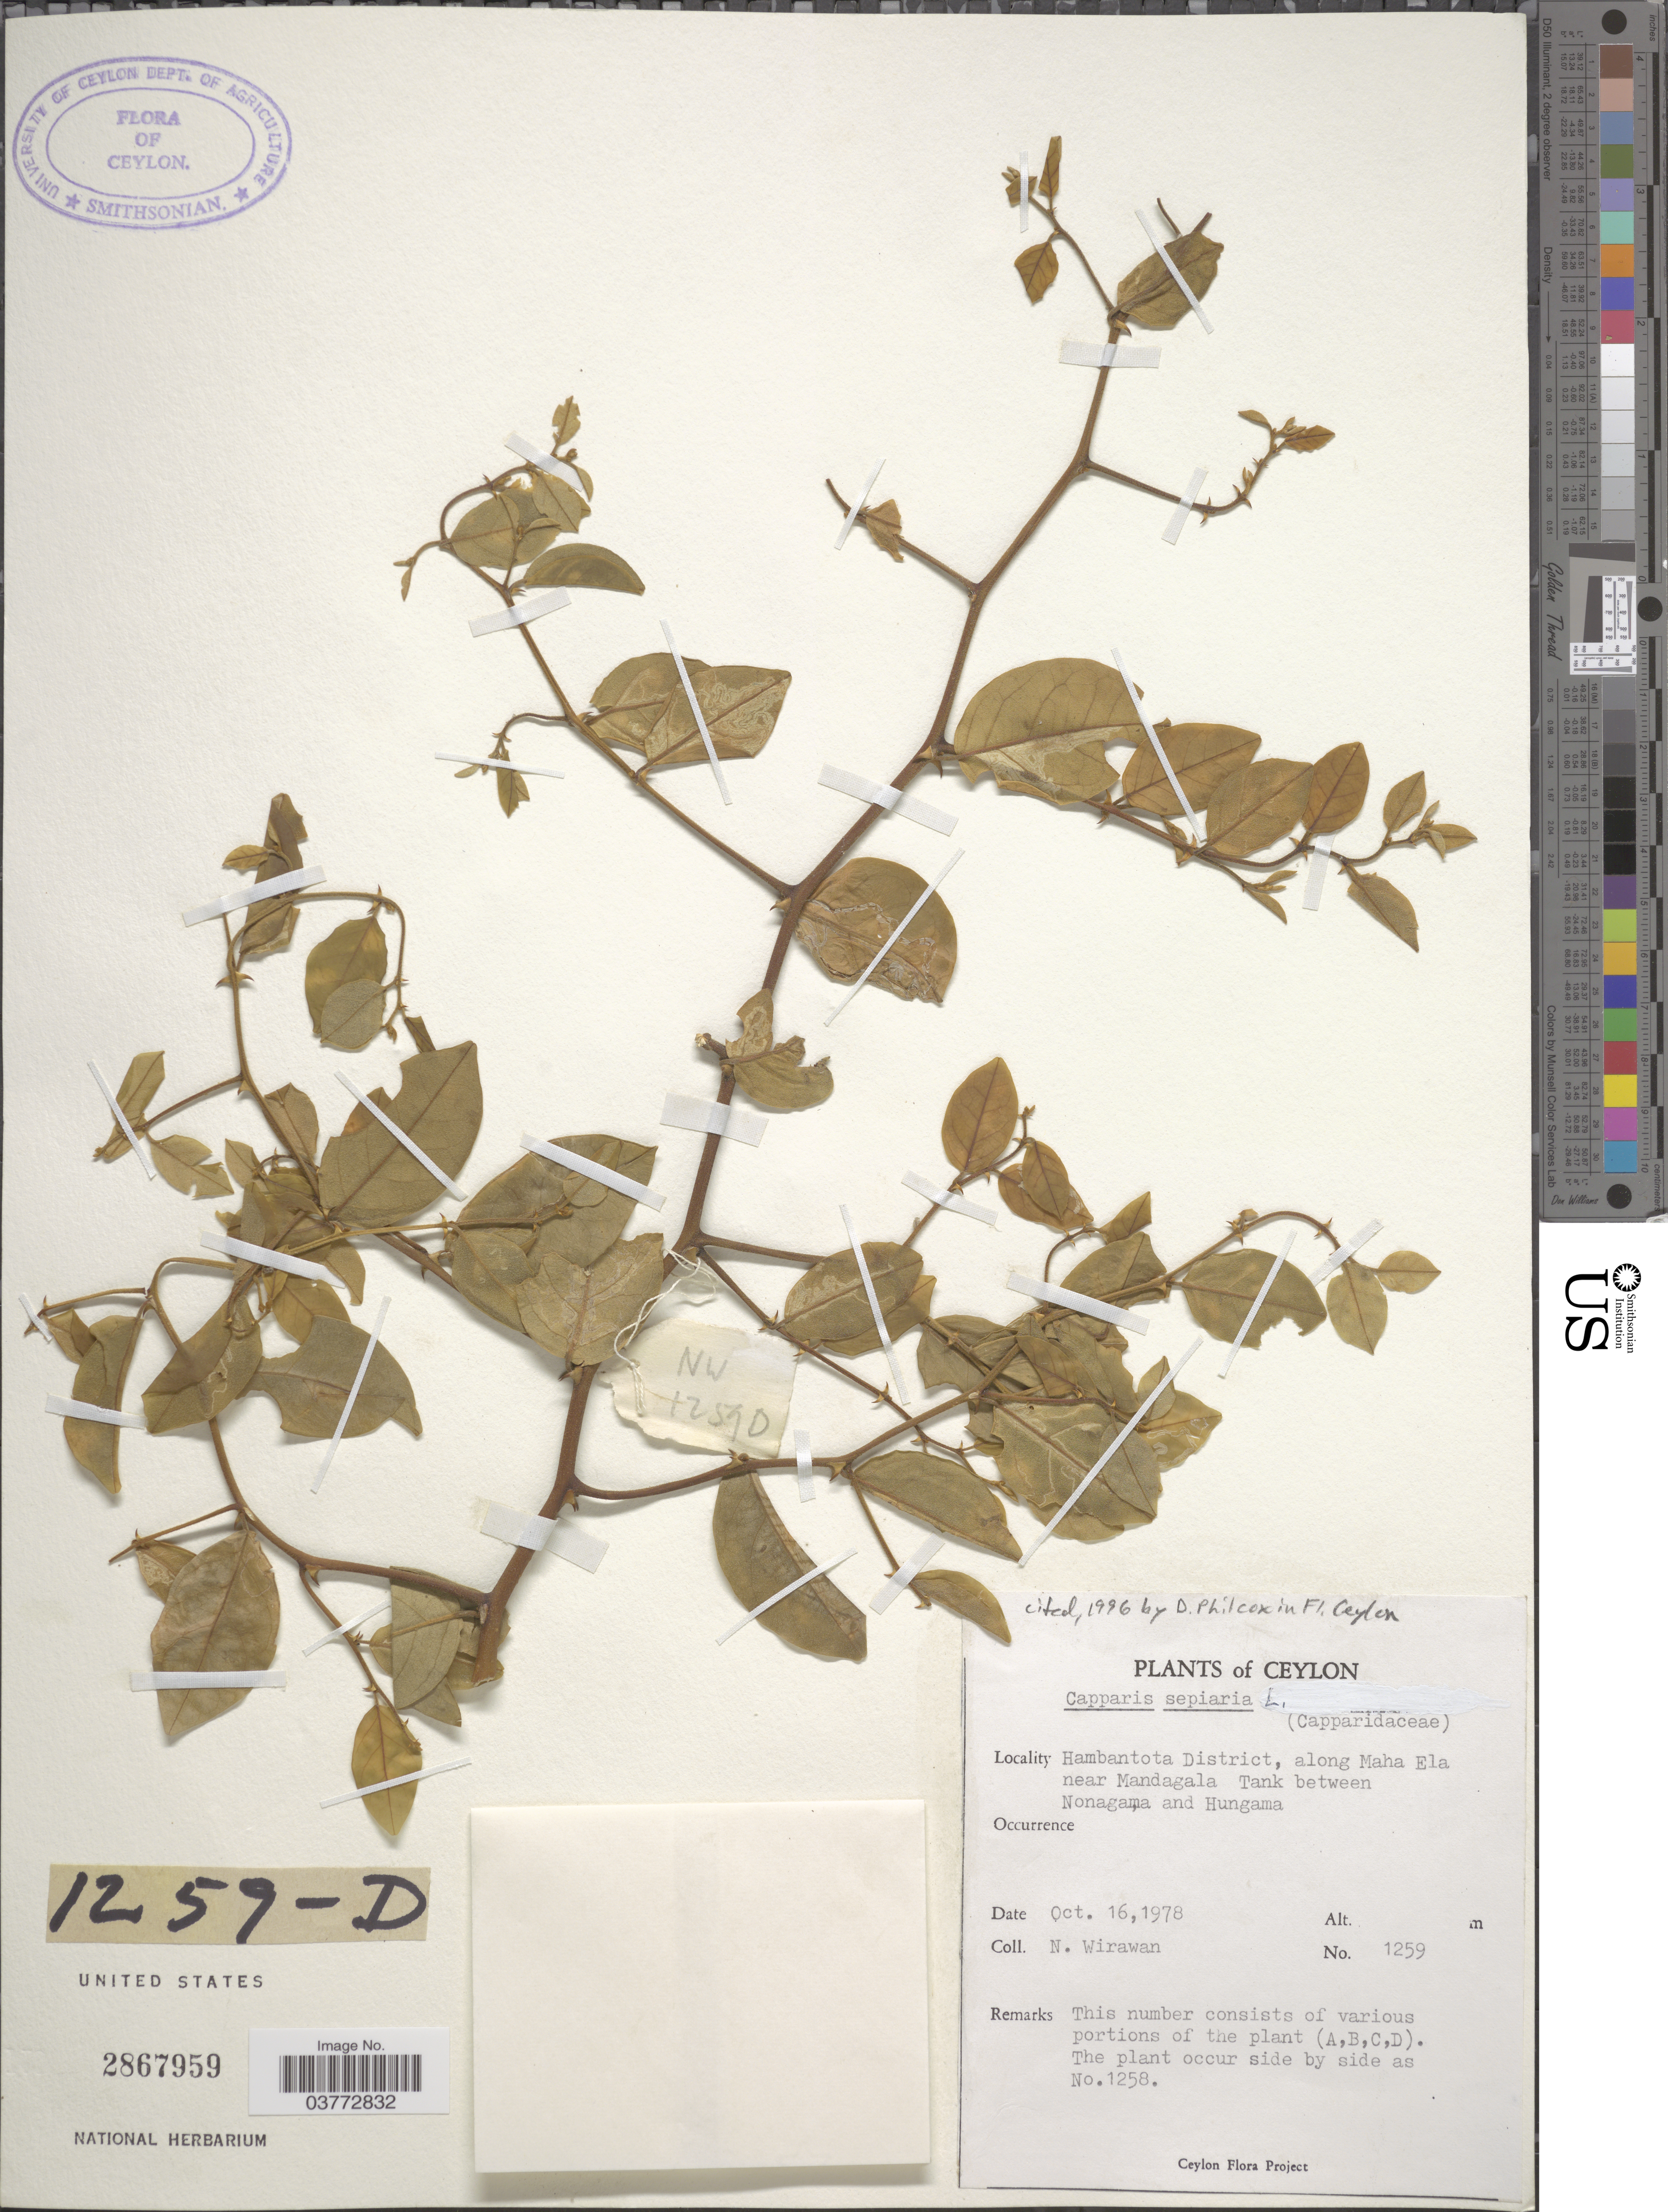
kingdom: Plantae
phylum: Tracheophyta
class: Magnoliopsida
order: Brassicales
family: Capparaceae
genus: Capparis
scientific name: Capparis sepiaria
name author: L.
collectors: N. Wirawan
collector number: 1259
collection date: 1978-10-16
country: Sri Lanka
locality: Ceylon. Hambantota District, along Maha Ela near Mandagala Tank between Nonagama and Hungama.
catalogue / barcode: US 2867959